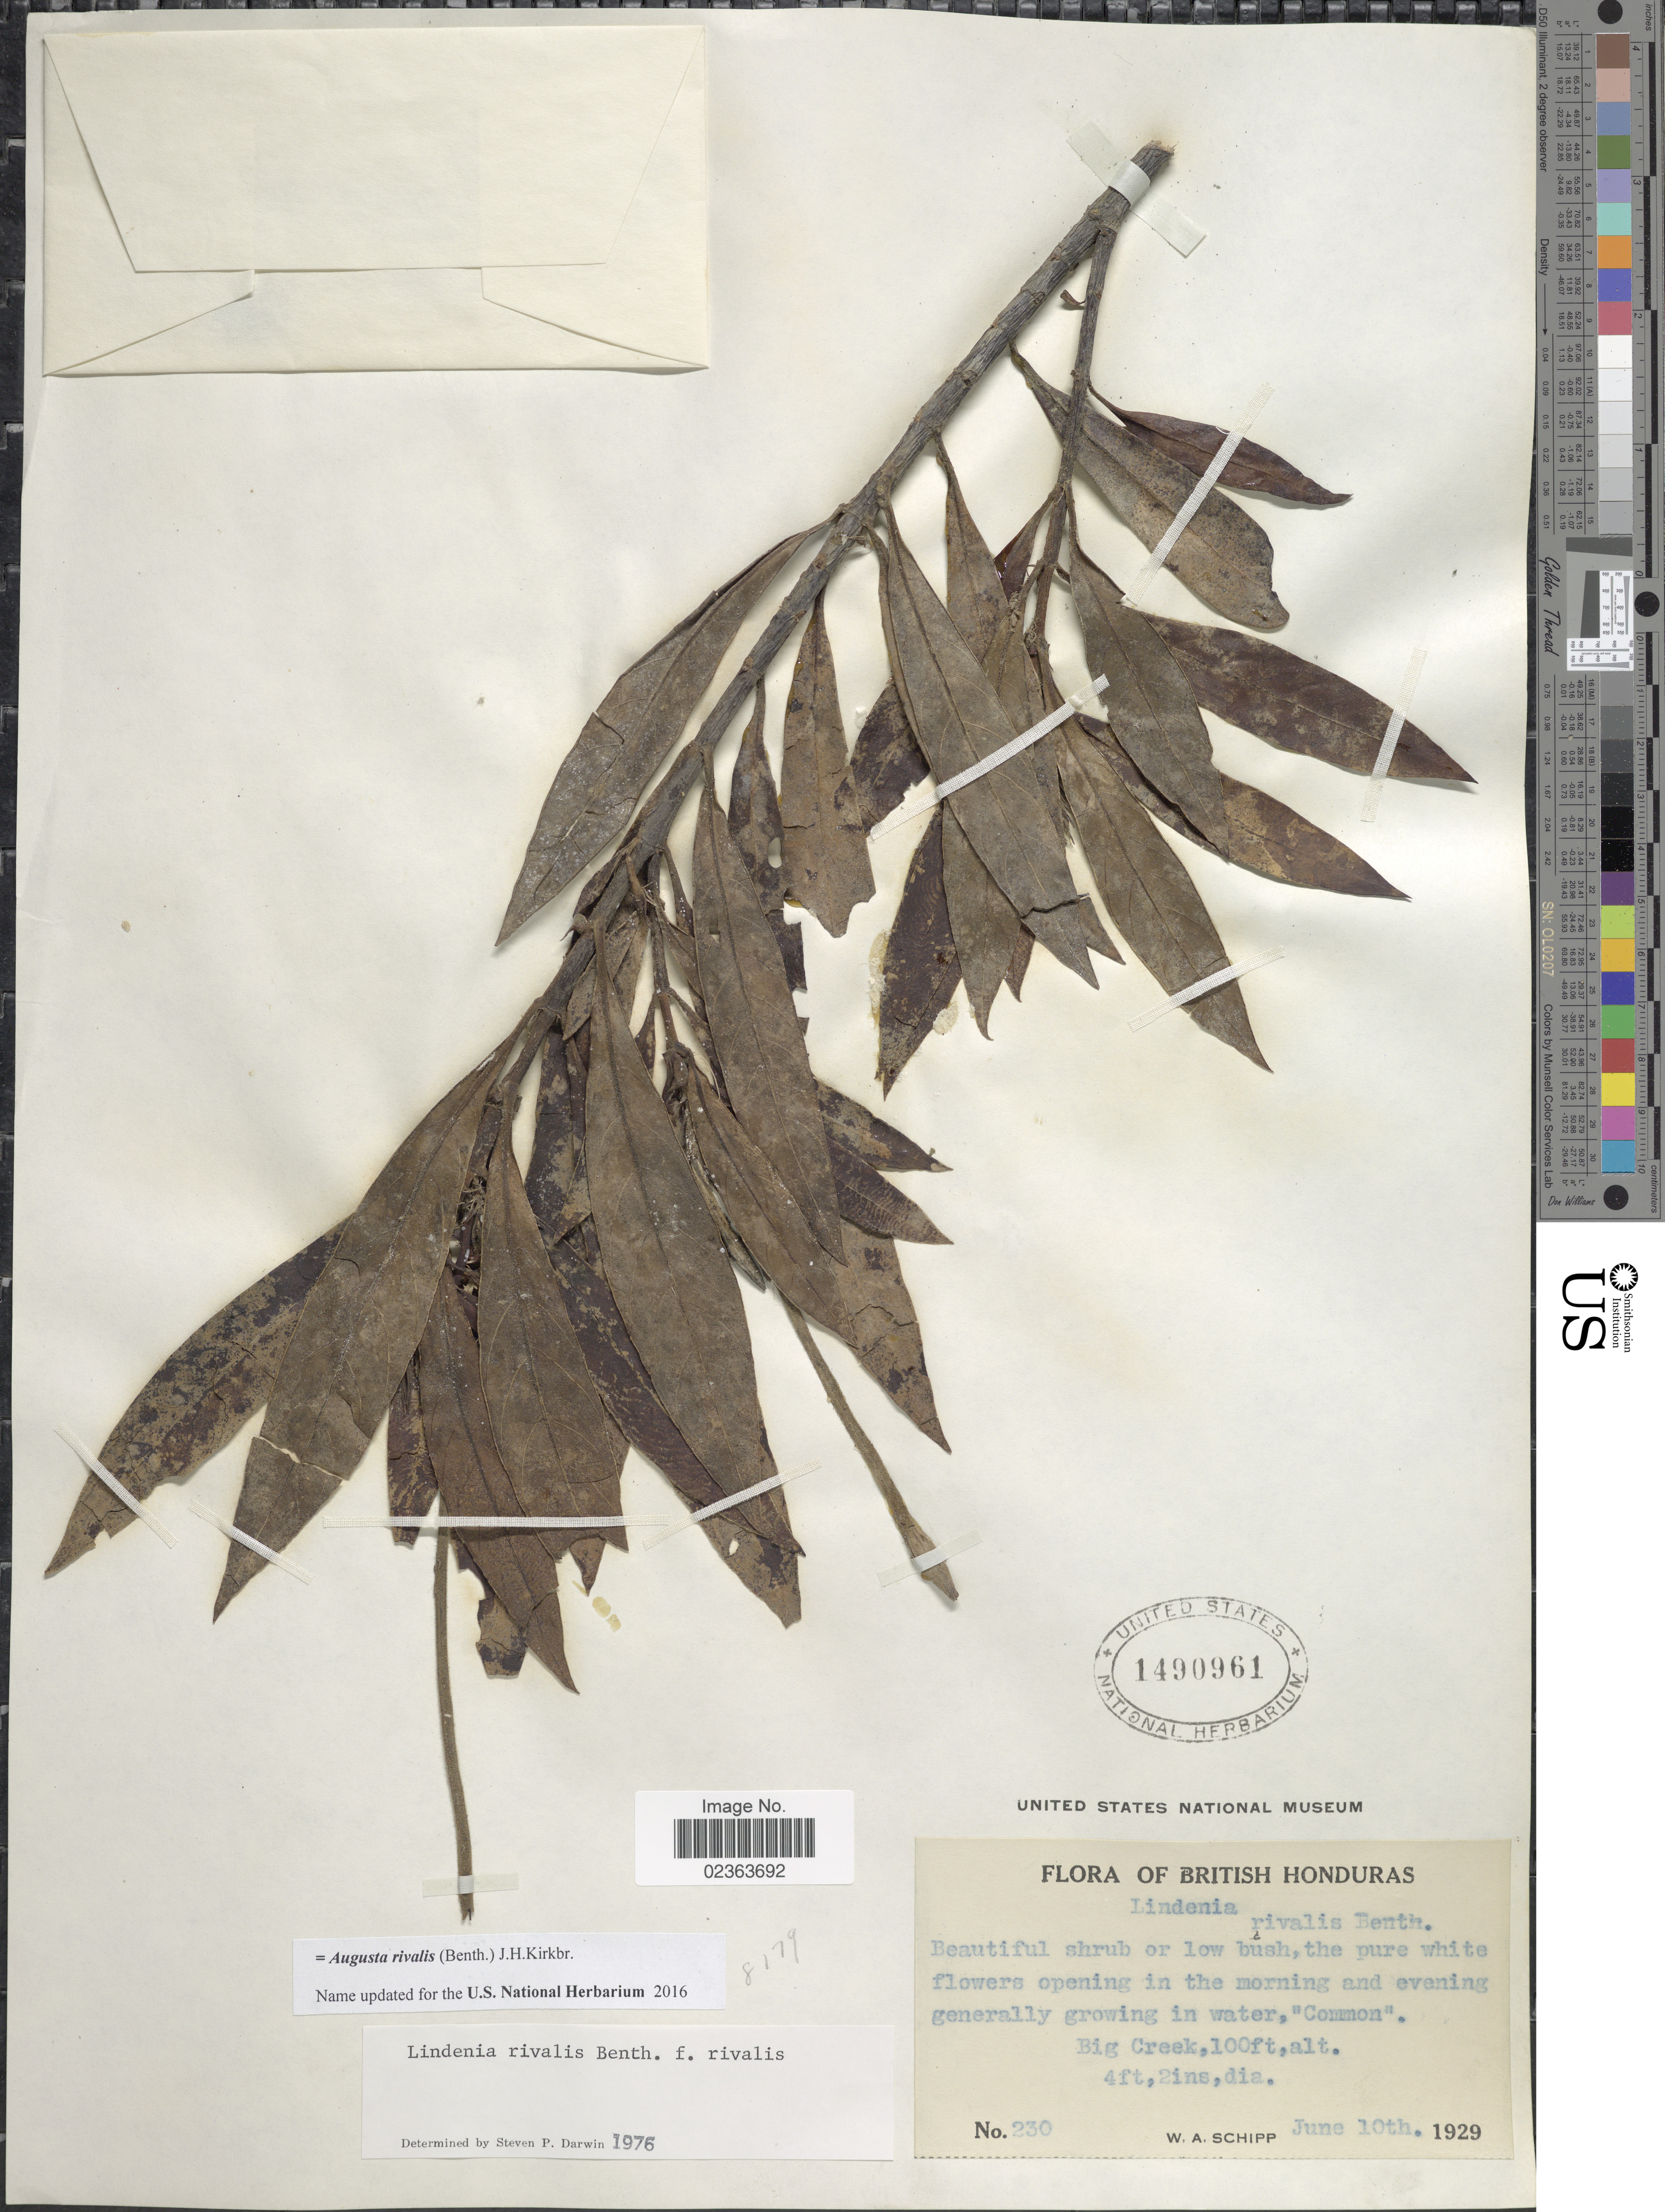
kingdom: Plantae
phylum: Tracheophyta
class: Magnoliopsida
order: Gentianales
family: Rubiaceae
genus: Augusta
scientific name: Augusta rivalis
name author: (Benth.) J.H. Kirkbr.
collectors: W. Schipp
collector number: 230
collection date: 1929-06-10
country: Belize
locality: British Honduras, Big Creek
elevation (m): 30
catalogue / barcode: US 1490961